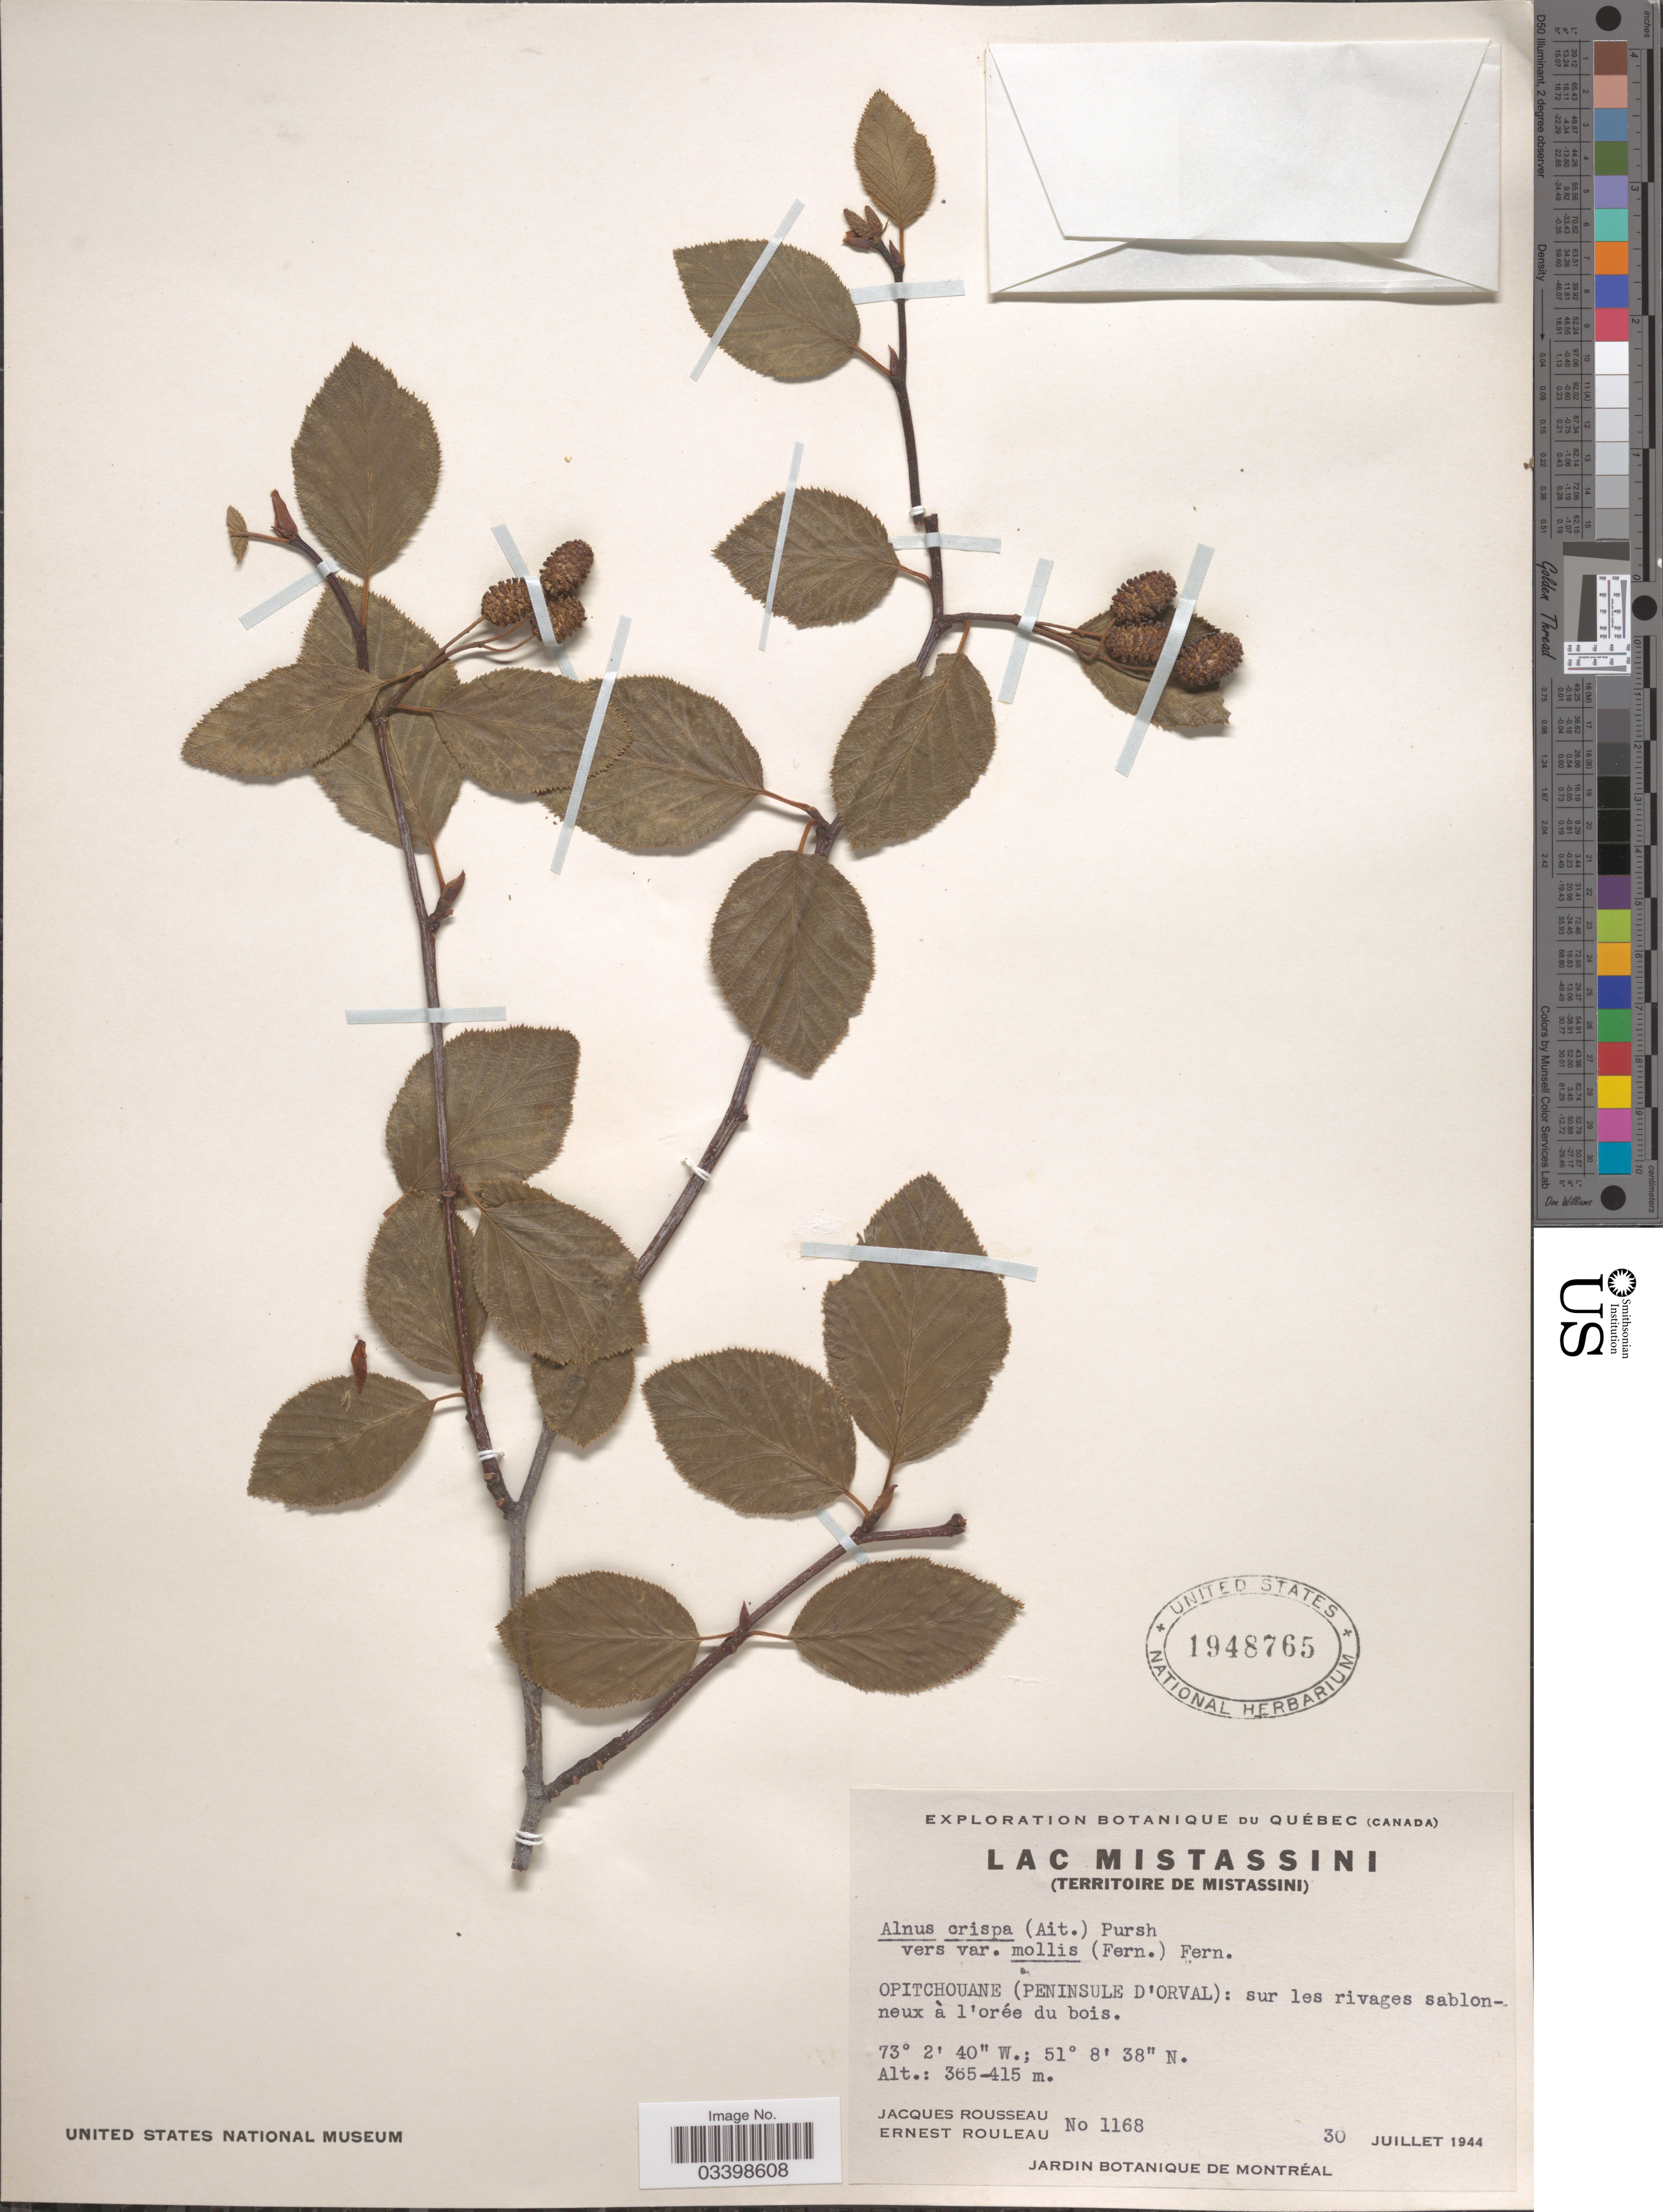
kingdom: Plantae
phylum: Tracheophyta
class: Magnoliopsida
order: Fagales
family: Betulaceae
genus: Alnus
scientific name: Alnus viridis subsp. crispa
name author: (Aiton) Turrill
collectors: J. Rousseau & E. Rouleau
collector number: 1168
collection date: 1944-07-30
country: Canada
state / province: Quebec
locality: Lac Mistassini (Territoire de Mistassini). Opitchouane (Peninsule d'Orval): sur les rivages sabloneux à l'orée du bois.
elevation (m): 365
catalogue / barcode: US 1948765